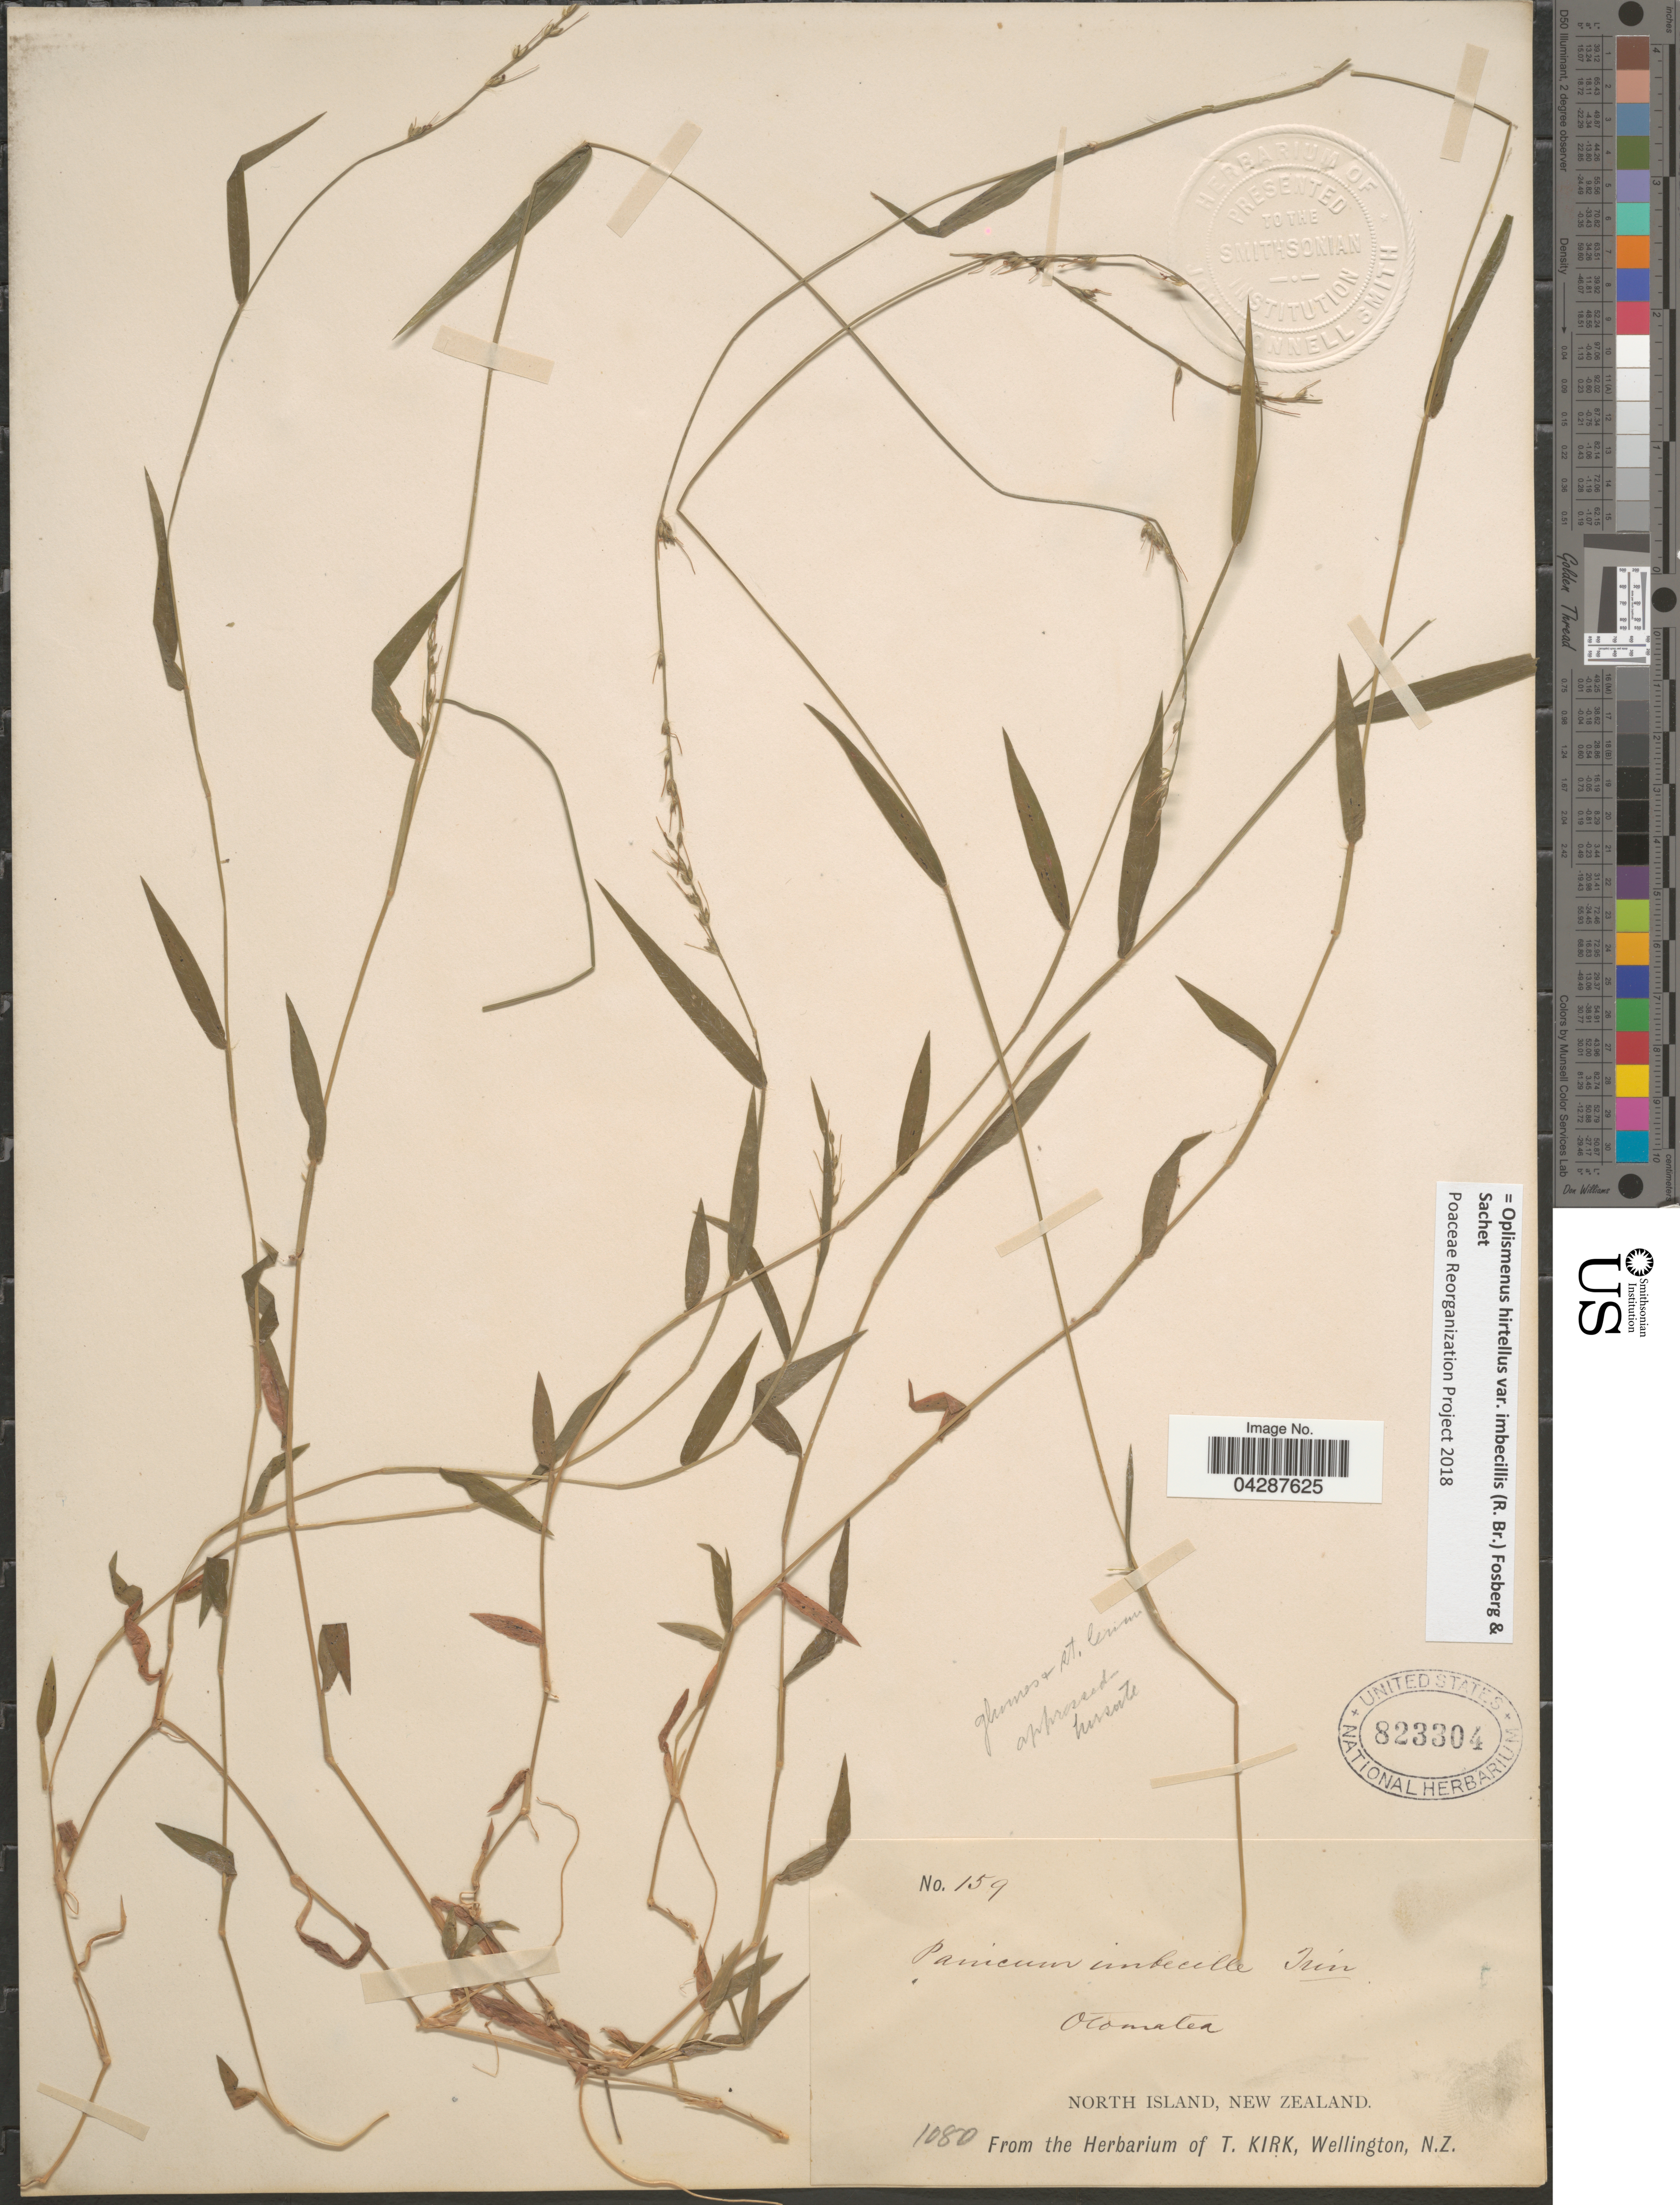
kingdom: Plantae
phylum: Tracheophyta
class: Liliopsida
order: Poales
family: Poaceae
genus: Oplismenus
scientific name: Oplismenus hirtellus var. imbecillis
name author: (R. Br.) Fosberg & Sachet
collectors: ex Herb. T. Kirk, Wellington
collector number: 159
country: New Zealand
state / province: Auckland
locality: North Island.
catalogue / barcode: US 823304